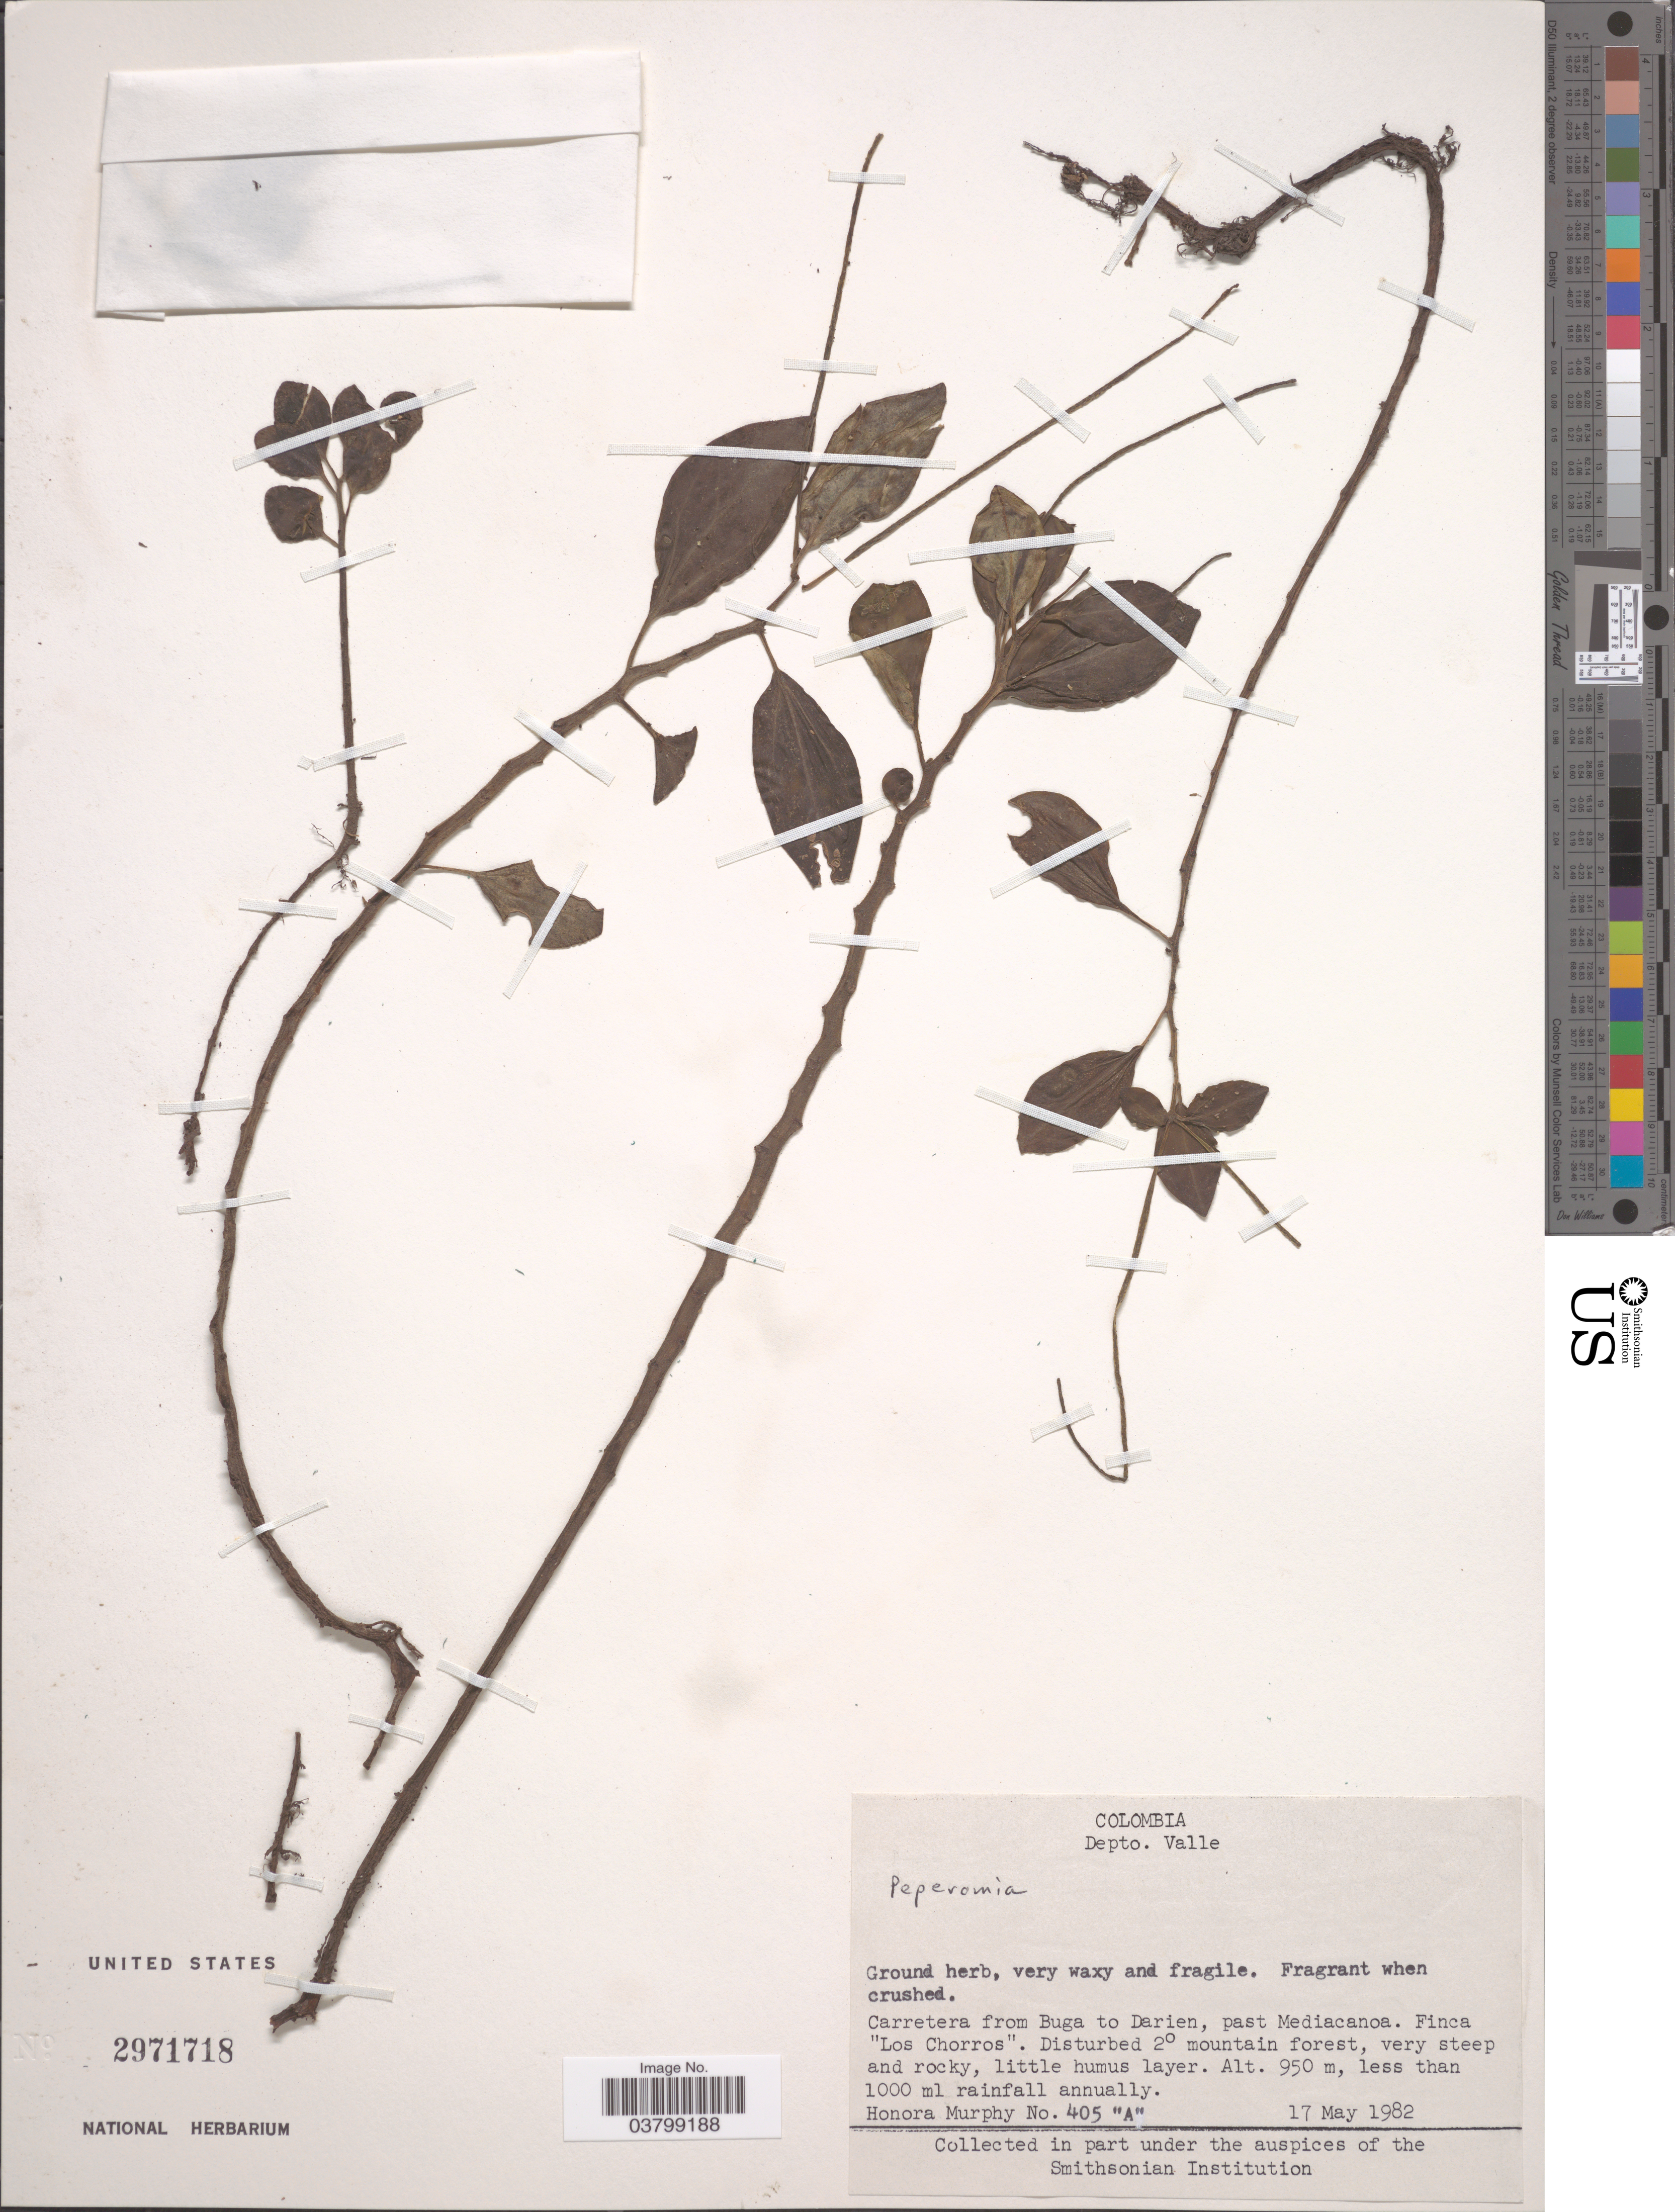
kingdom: Plantae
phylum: Tracheophyta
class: Magnoliopsida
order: Piperales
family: Piperaceae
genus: Peperomia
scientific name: Peperomia zarzalana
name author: Trel. & Yunck.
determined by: Jiménez, José Estaban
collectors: H. Murphy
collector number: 405"A"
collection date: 1982-05-17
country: Colombia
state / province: Valle del Cauca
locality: Depto. Valle. Carretera from Buga to Darien, past Mediacanoa. Finca "Los Chorros".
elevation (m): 950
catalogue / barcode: US 2971718